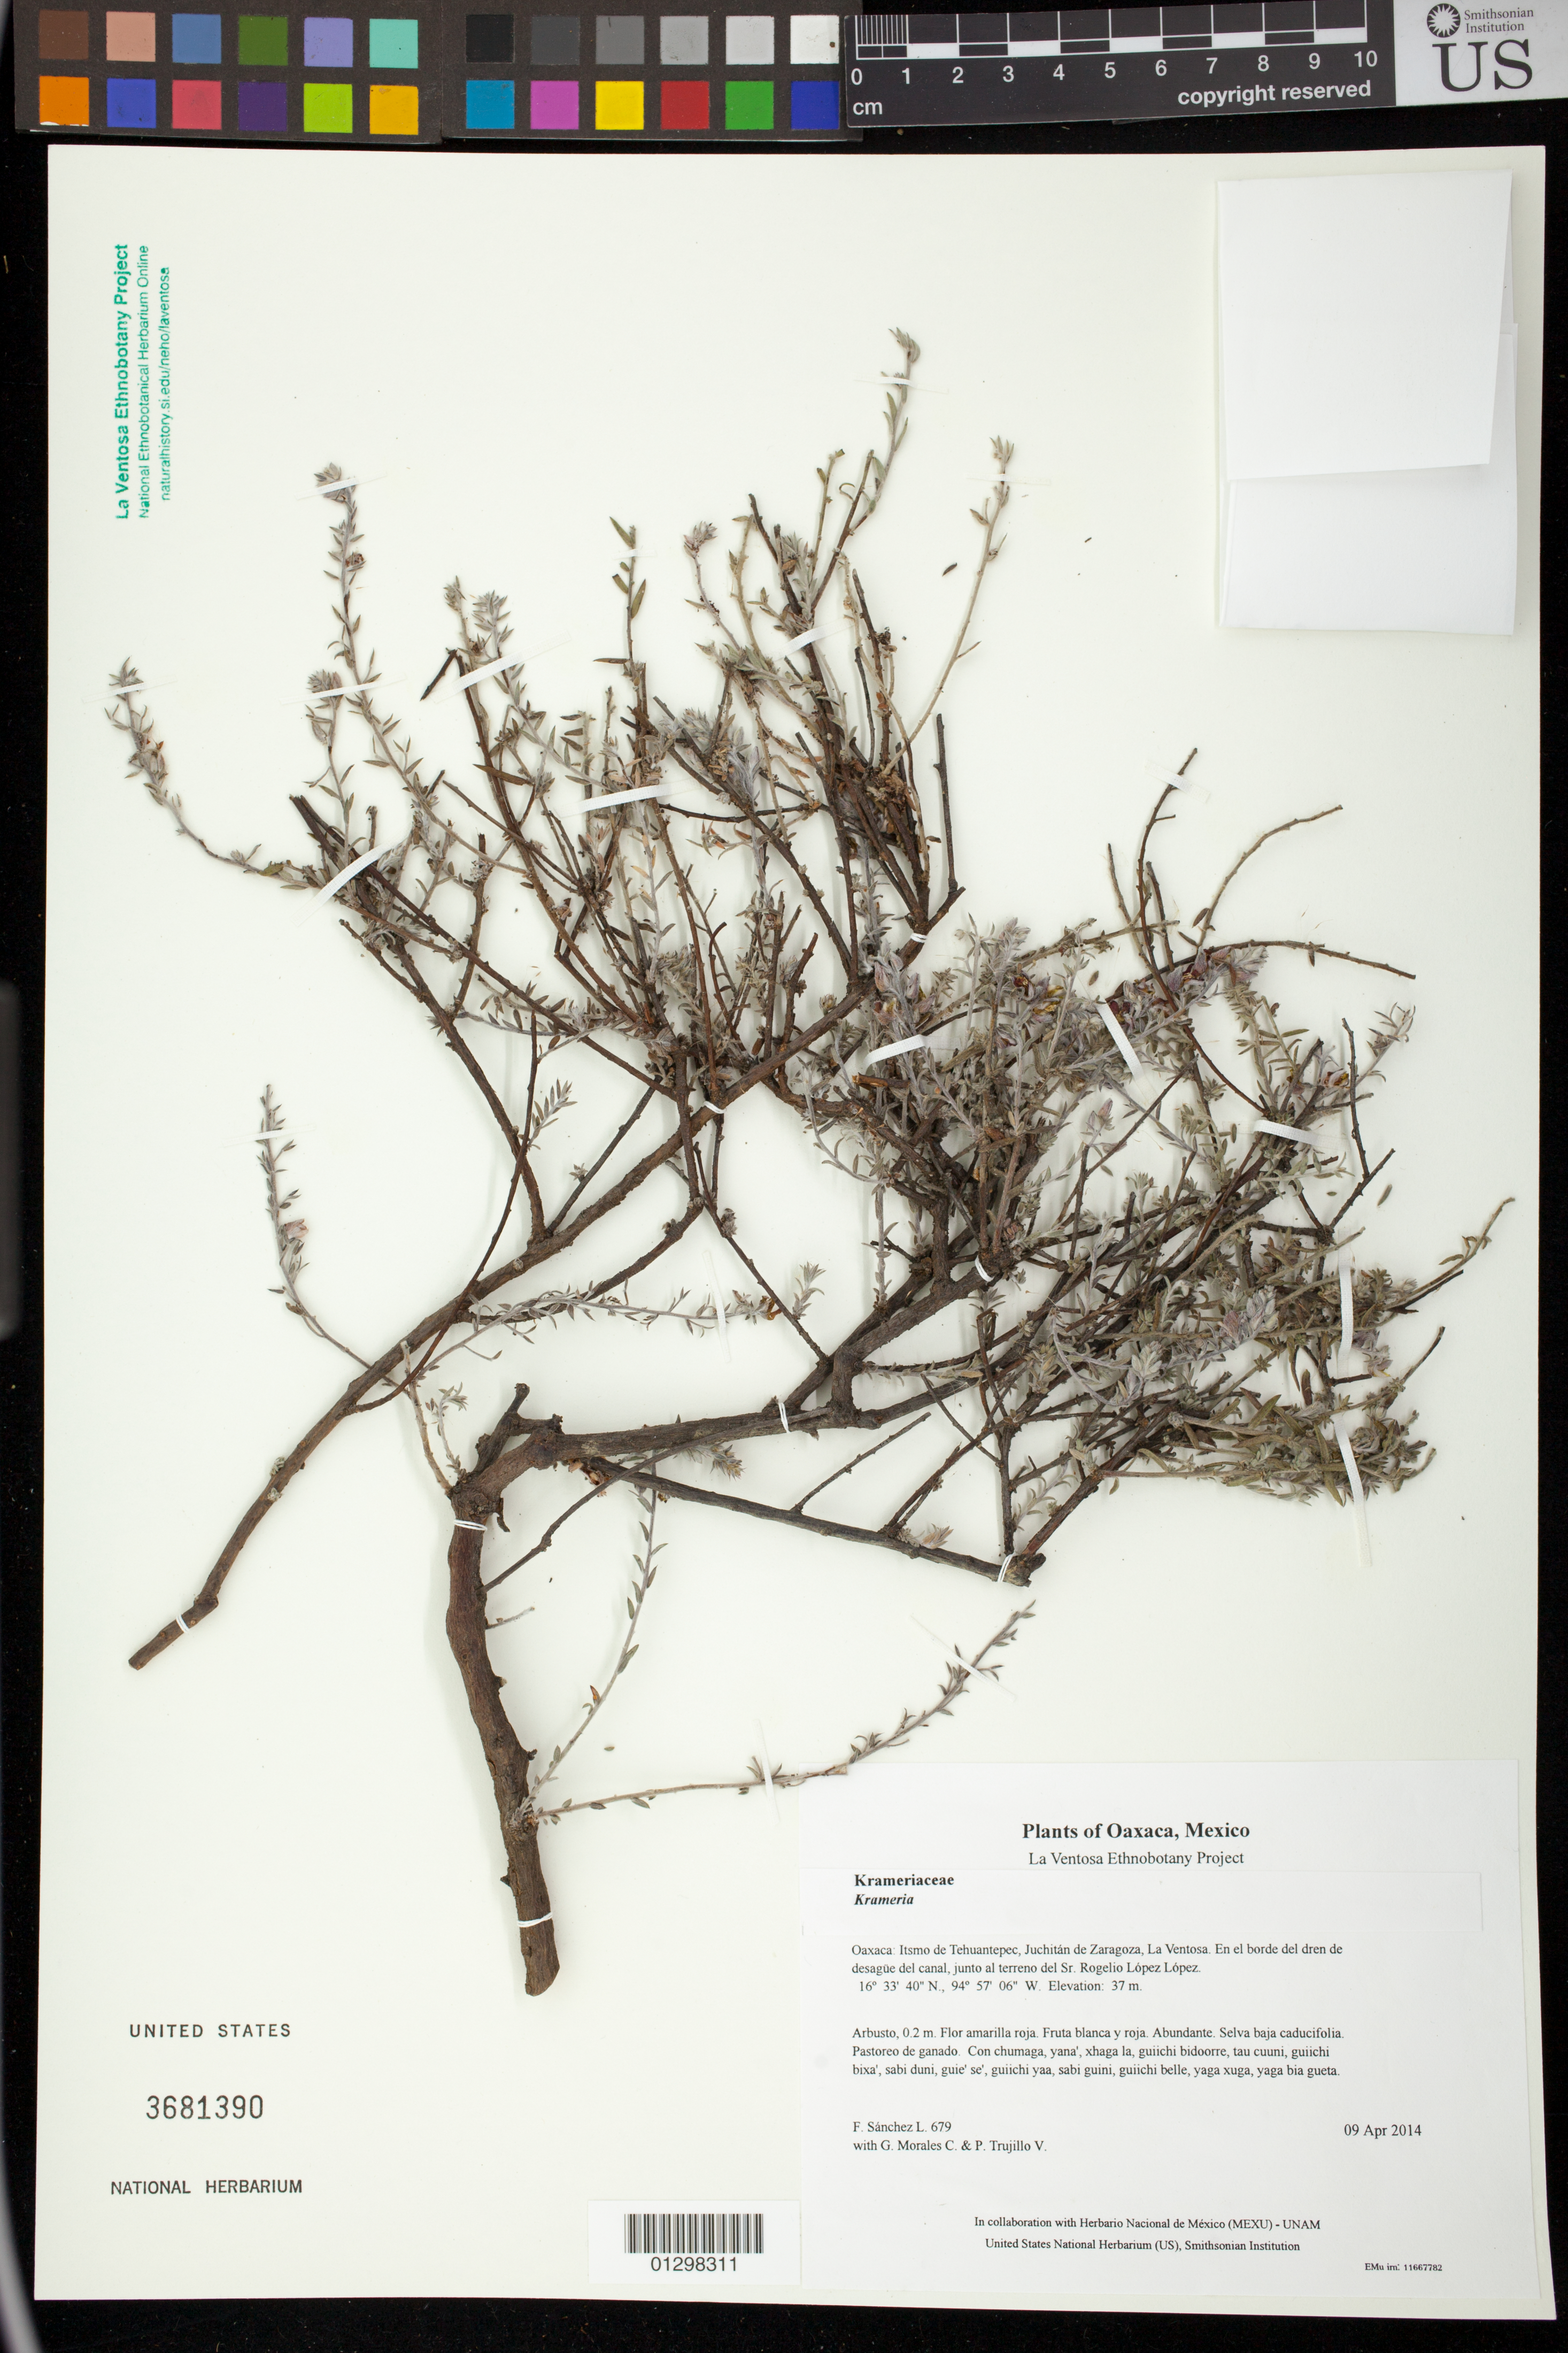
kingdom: Plantae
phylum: Tracheophyta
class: Magnoliopsida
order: Zygophyllales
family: Krameriaceae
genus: Krameria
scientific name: Krameria revoluta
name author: O. Berg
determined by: Velasco G., Kenia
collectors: F. Sánchez L., G. Morales C. & P. Trujillo V.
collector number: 679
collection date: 2014-04-09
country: Mexico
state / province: Oaxaca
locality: Itsmo de Tehuantepec, Juchitán de Zaragoza, La Ventosa. En el borde del dren de desagüe del canal, junto al terreno del Sr. Rogelio López López.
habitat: Selva baja caducifolia. Pastoreo de ganado.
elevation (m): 37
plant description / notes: JEBOT, MEXU, SERO, US; Yaga bandaga. 0.2 m. Guie' naguchi naxiña'. Cuaananaxhi naquichi' ne naxiña'. Stale.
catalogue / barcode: US 3681390